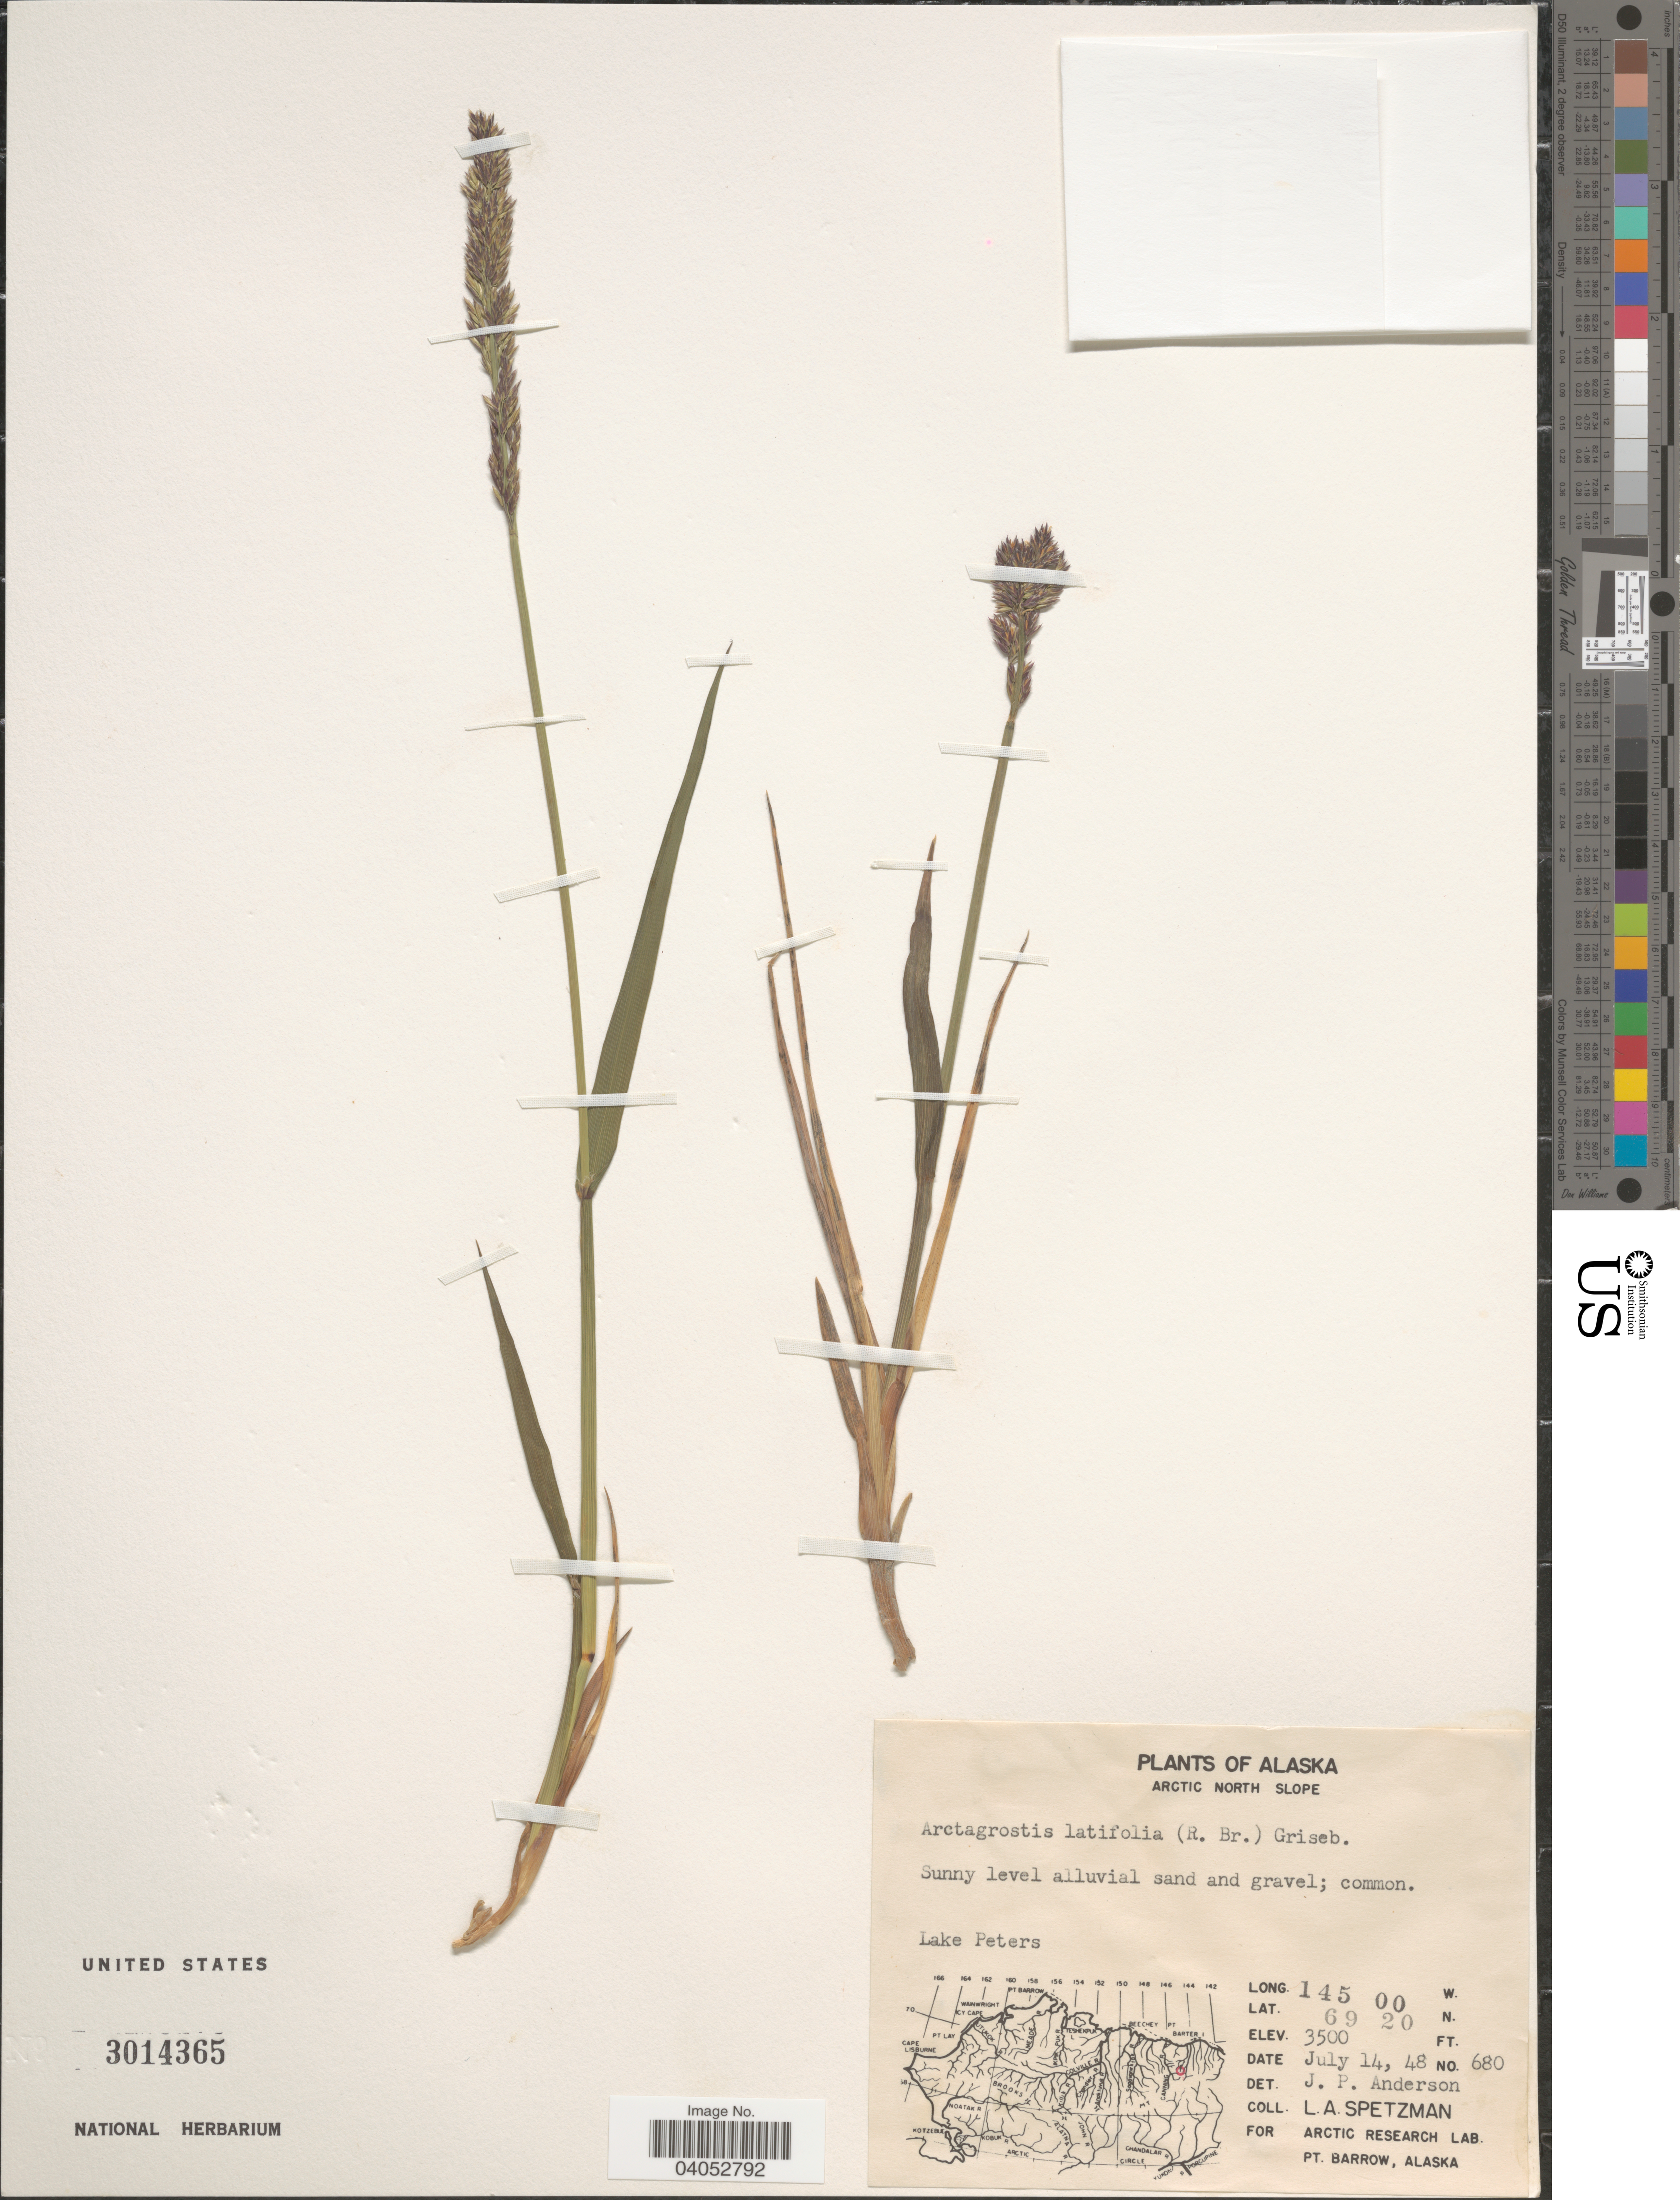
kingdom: Plantae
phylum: Tracheophyta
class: Liliopsida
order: Poales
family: Poaceae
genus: Arctagrostis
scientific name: Arctagrostis latifolia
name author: (R. Br.) Griseb.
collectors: L. Spetzman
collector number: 680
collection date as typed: Transcribed d/m/y: 14/7/48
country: United States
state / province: Alaska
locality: Arctic North Slope. Lake Peters.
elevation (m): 1067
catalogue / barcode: US 3014365